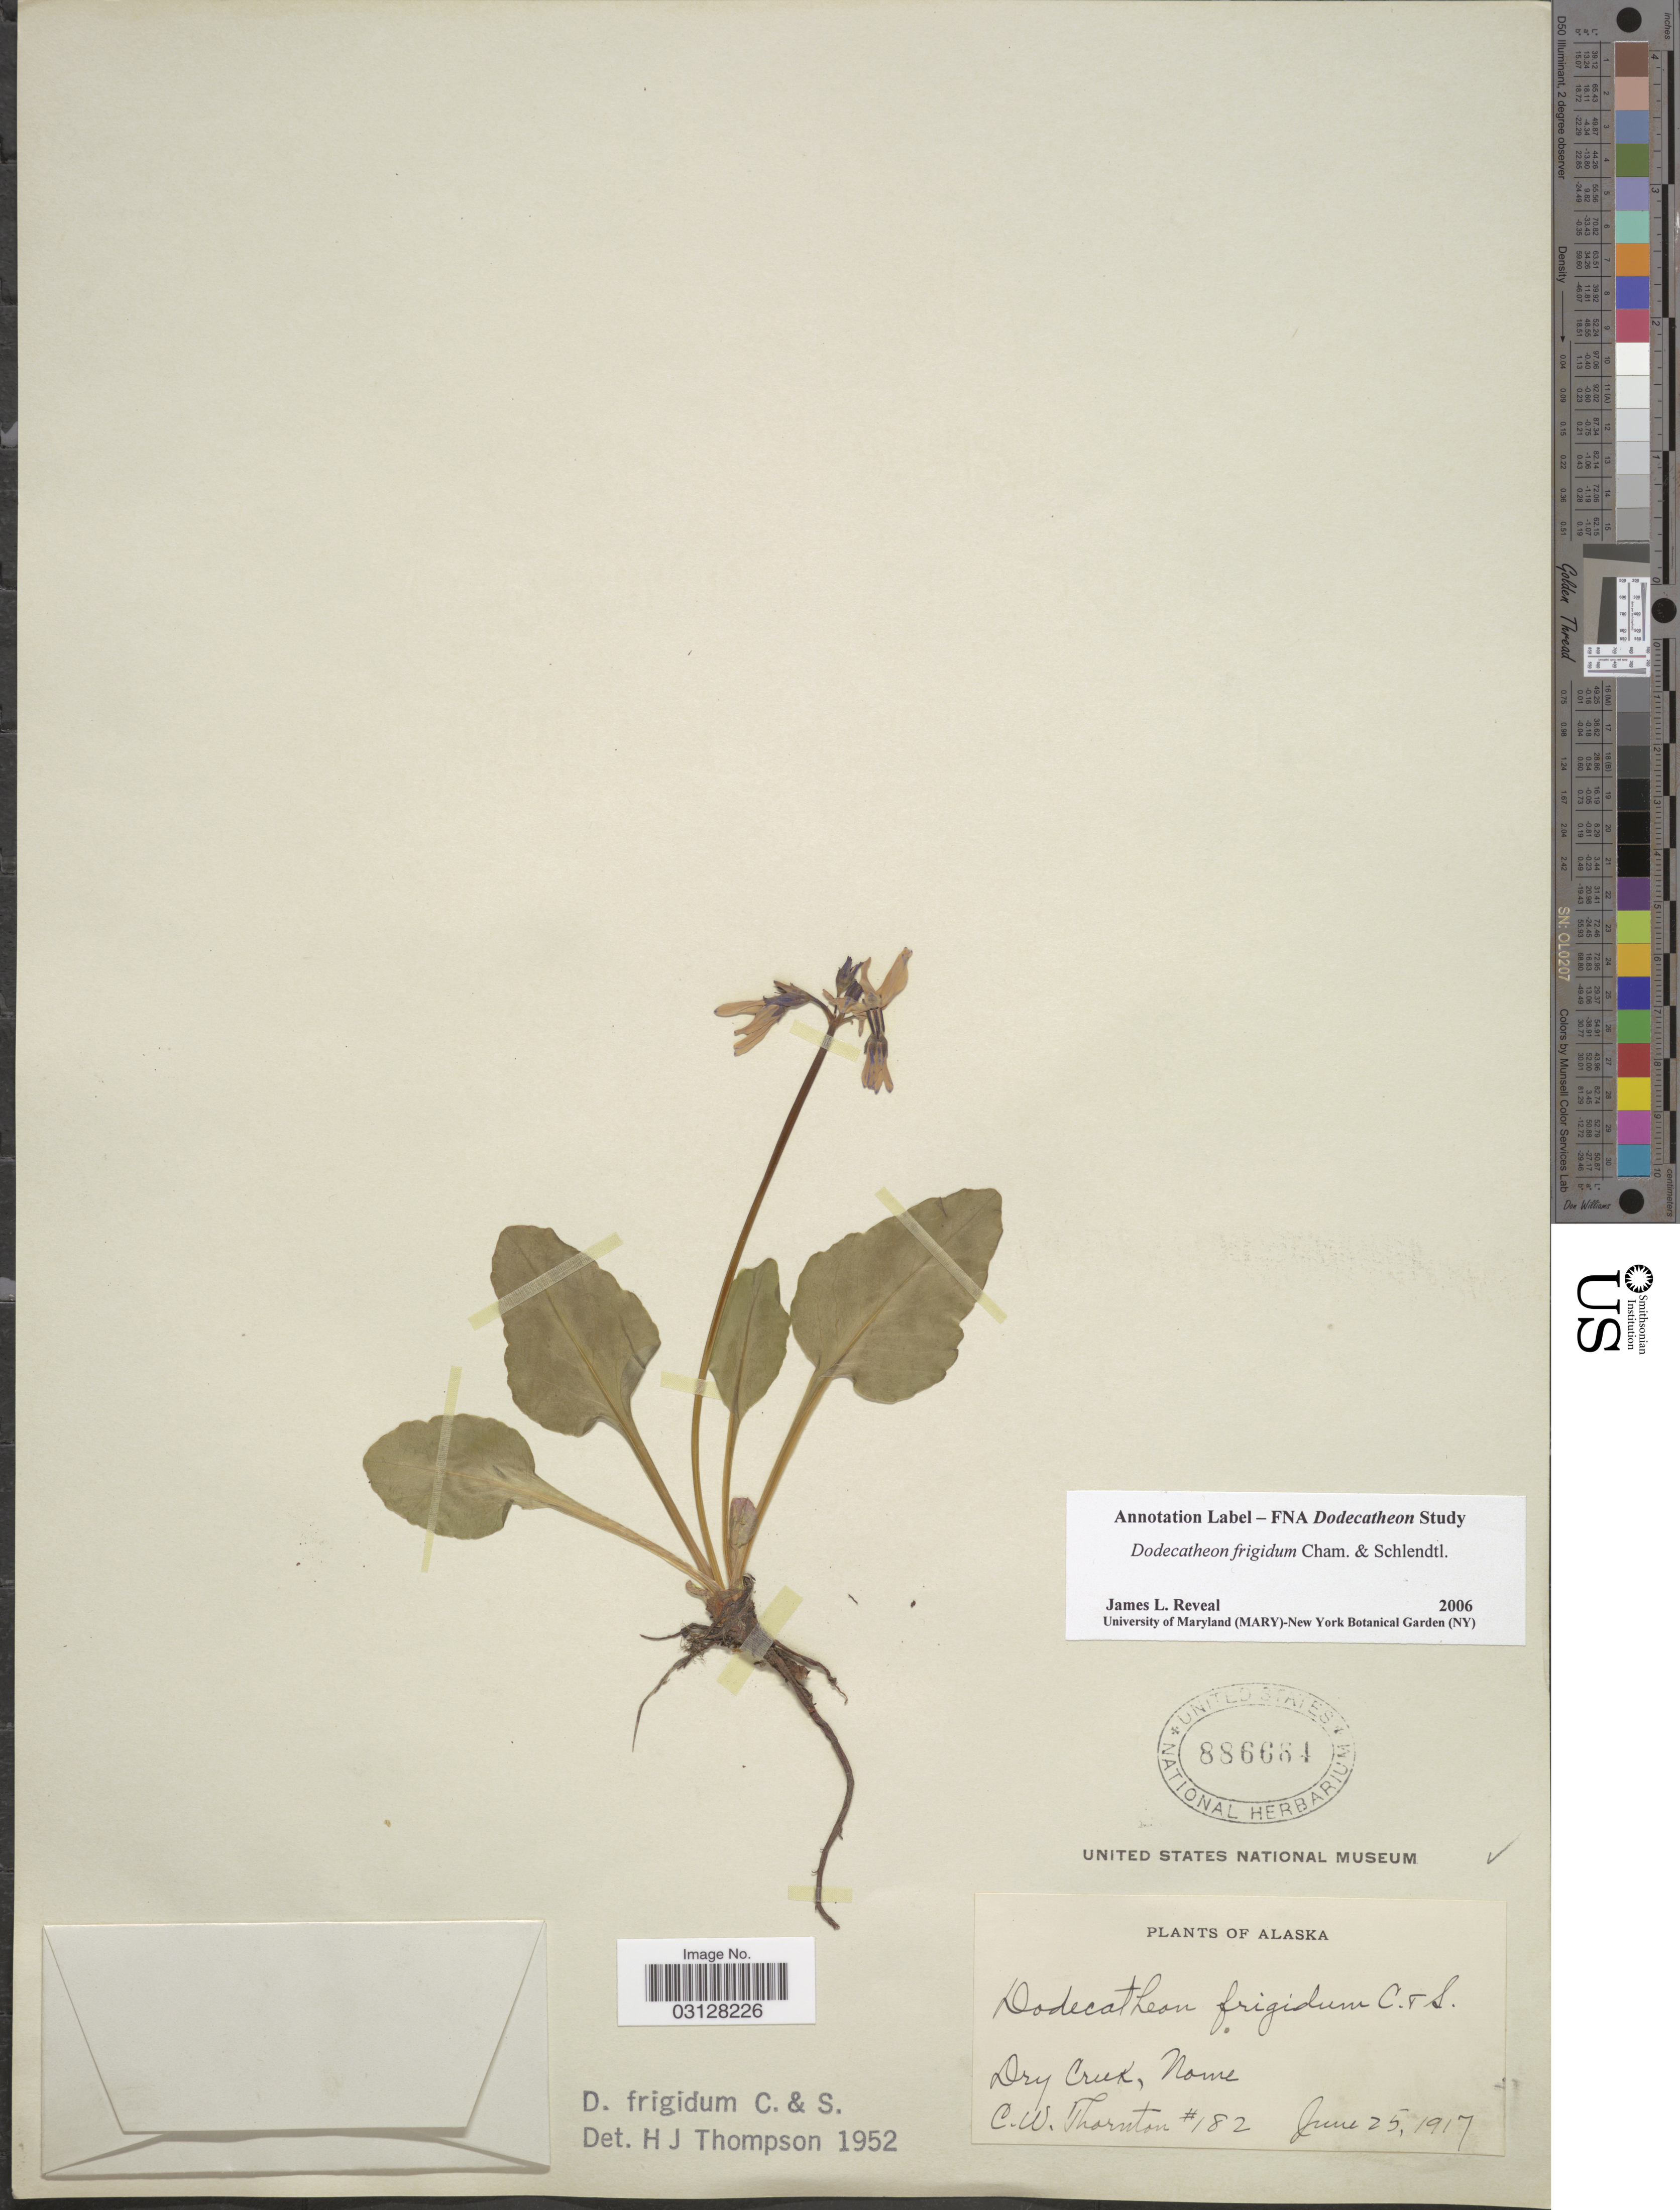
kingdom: Plantae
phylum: Tracheophyta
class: Magnoliopsida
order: Ericales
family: Primulaceae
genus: Dodecatheon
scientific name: Dodecatheon frigidum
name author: Cham. & Schltdl.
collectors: C. Thornton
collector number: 182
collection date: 1917-06-25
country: United States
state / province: Alaska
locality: Dry creek, Nome.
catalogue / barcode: US 886684